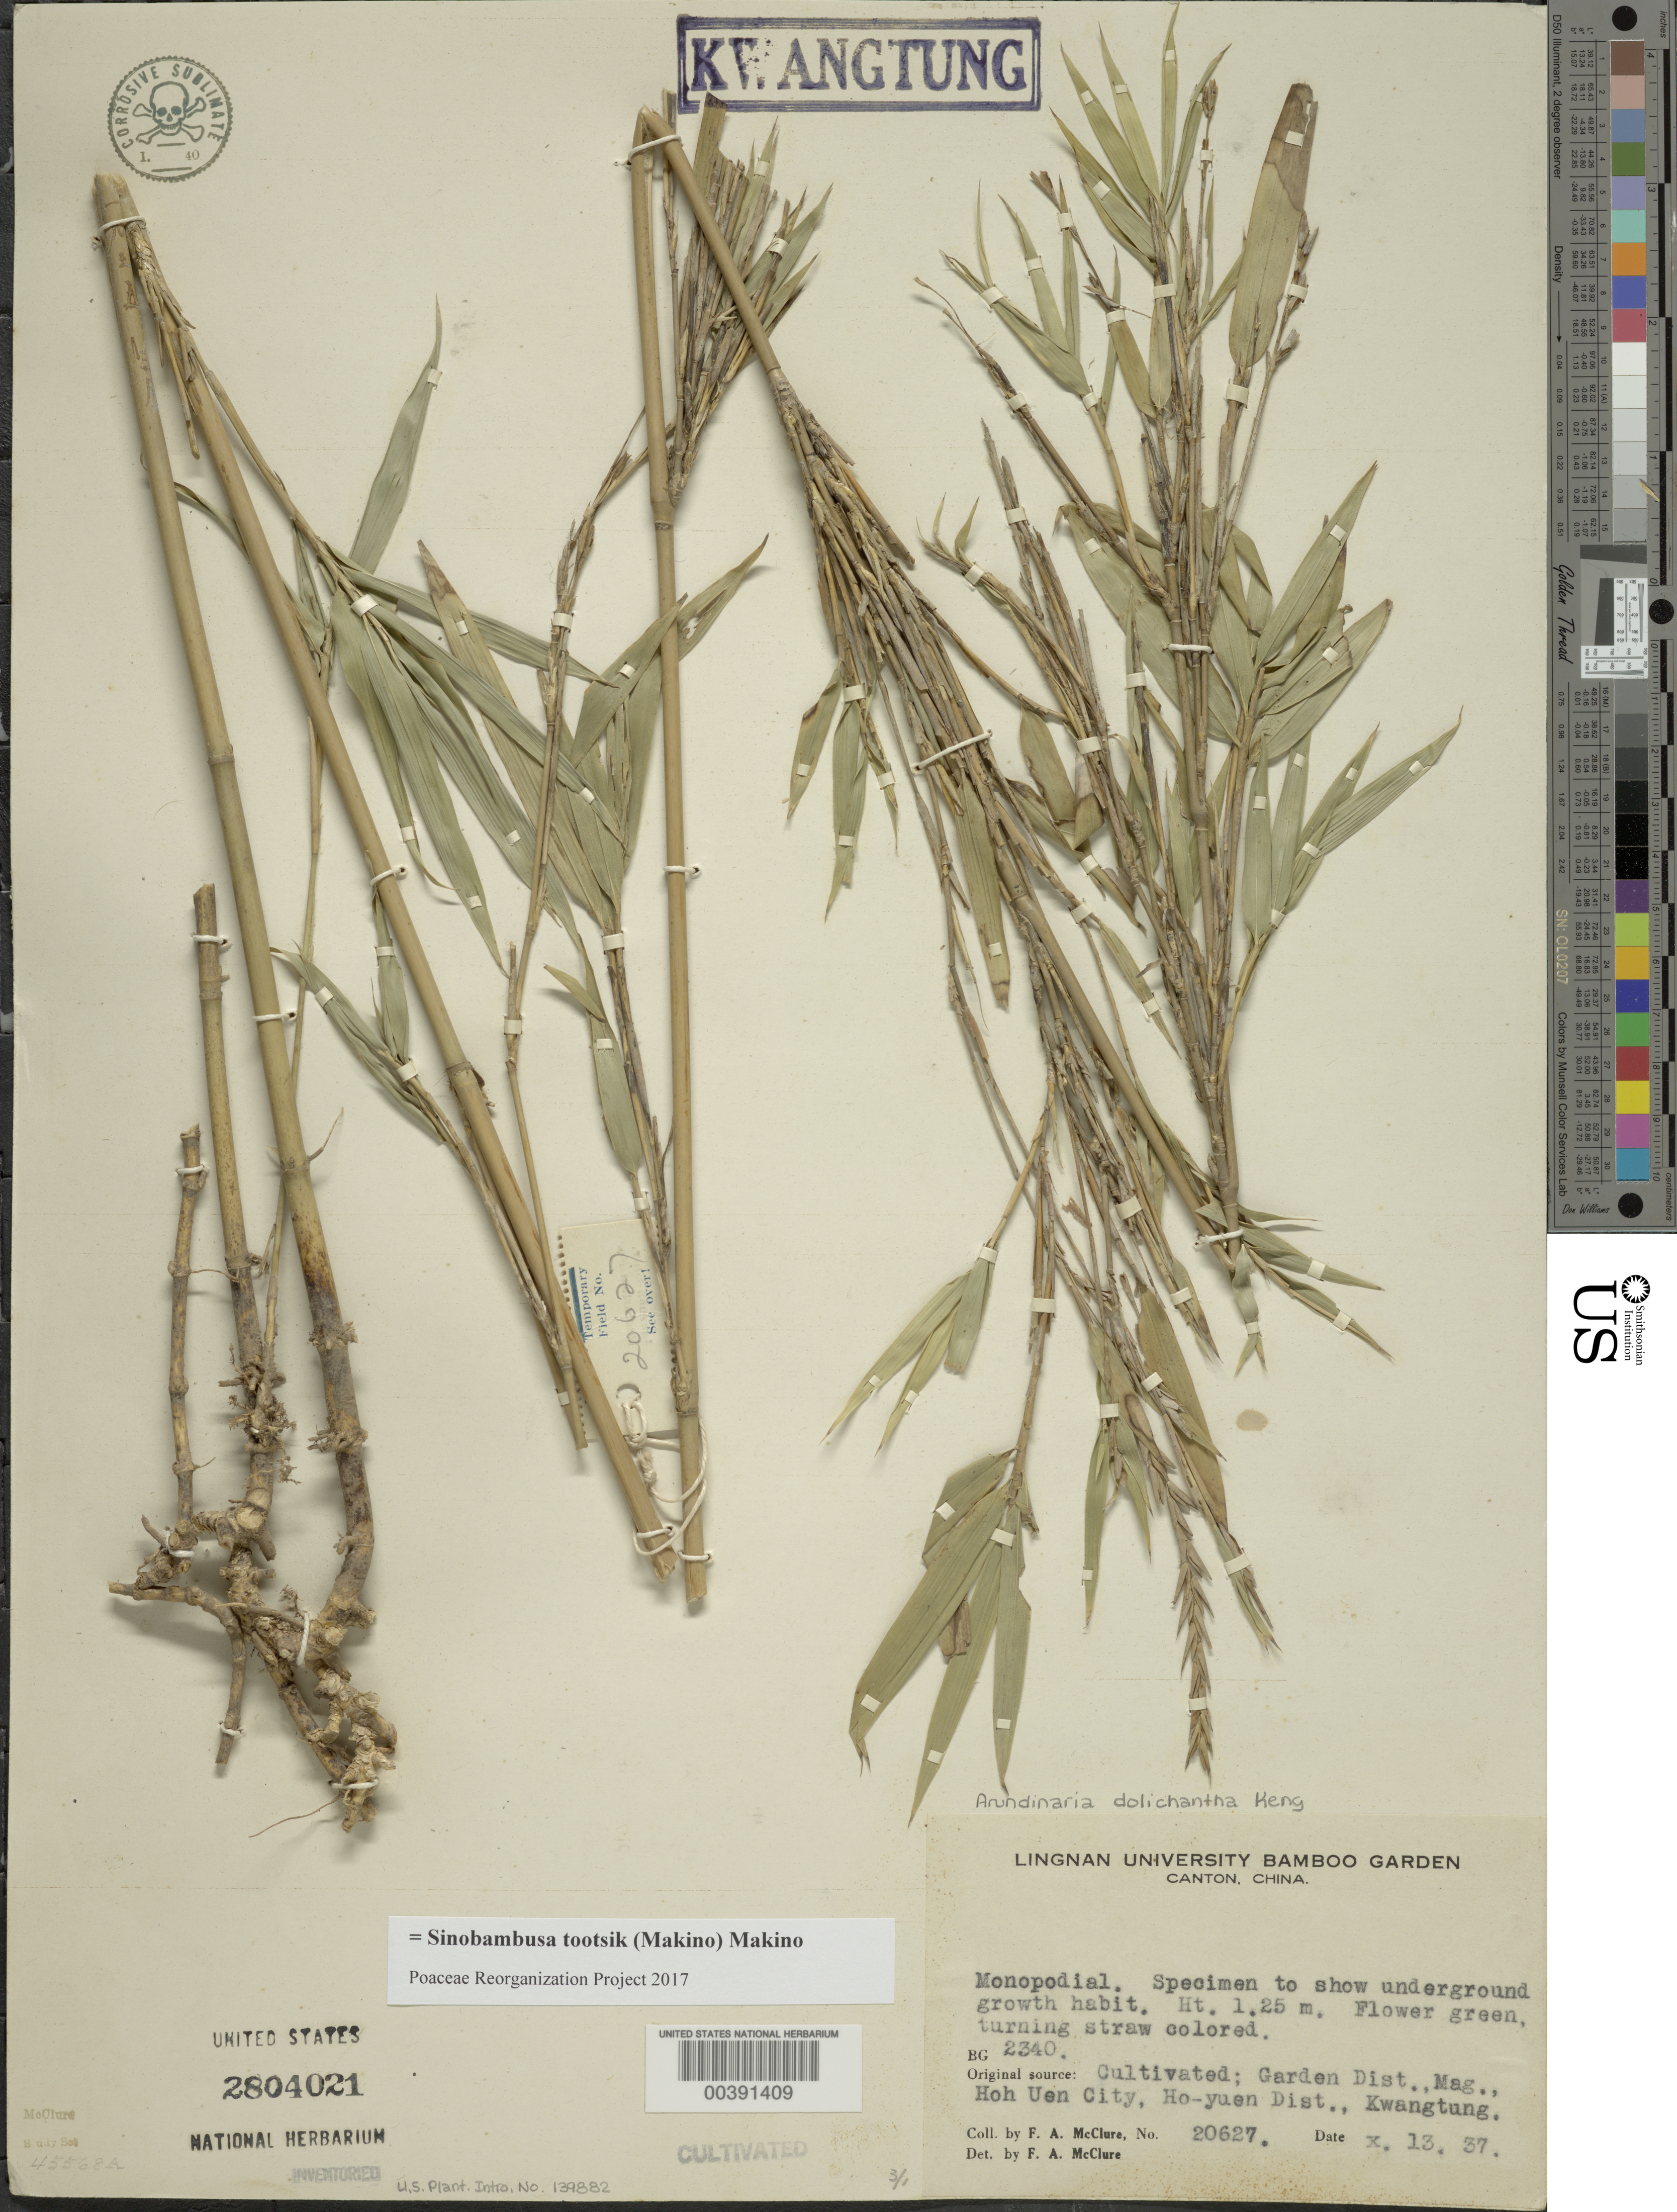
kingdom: Plantae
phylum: Tracheophyta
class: Liliopsida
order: Poales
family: Poaceae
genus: Sinobambusa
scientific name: Sinobambusa tootsik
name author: Makino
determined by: Poaceae Reorganization Project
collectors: F. A. McClure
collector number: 20627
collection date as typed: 13 Oct 1937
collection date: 1937-10-13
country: China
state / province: Guangdong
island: Honam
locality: Lingnan univ. bg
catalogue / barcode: US 2804021